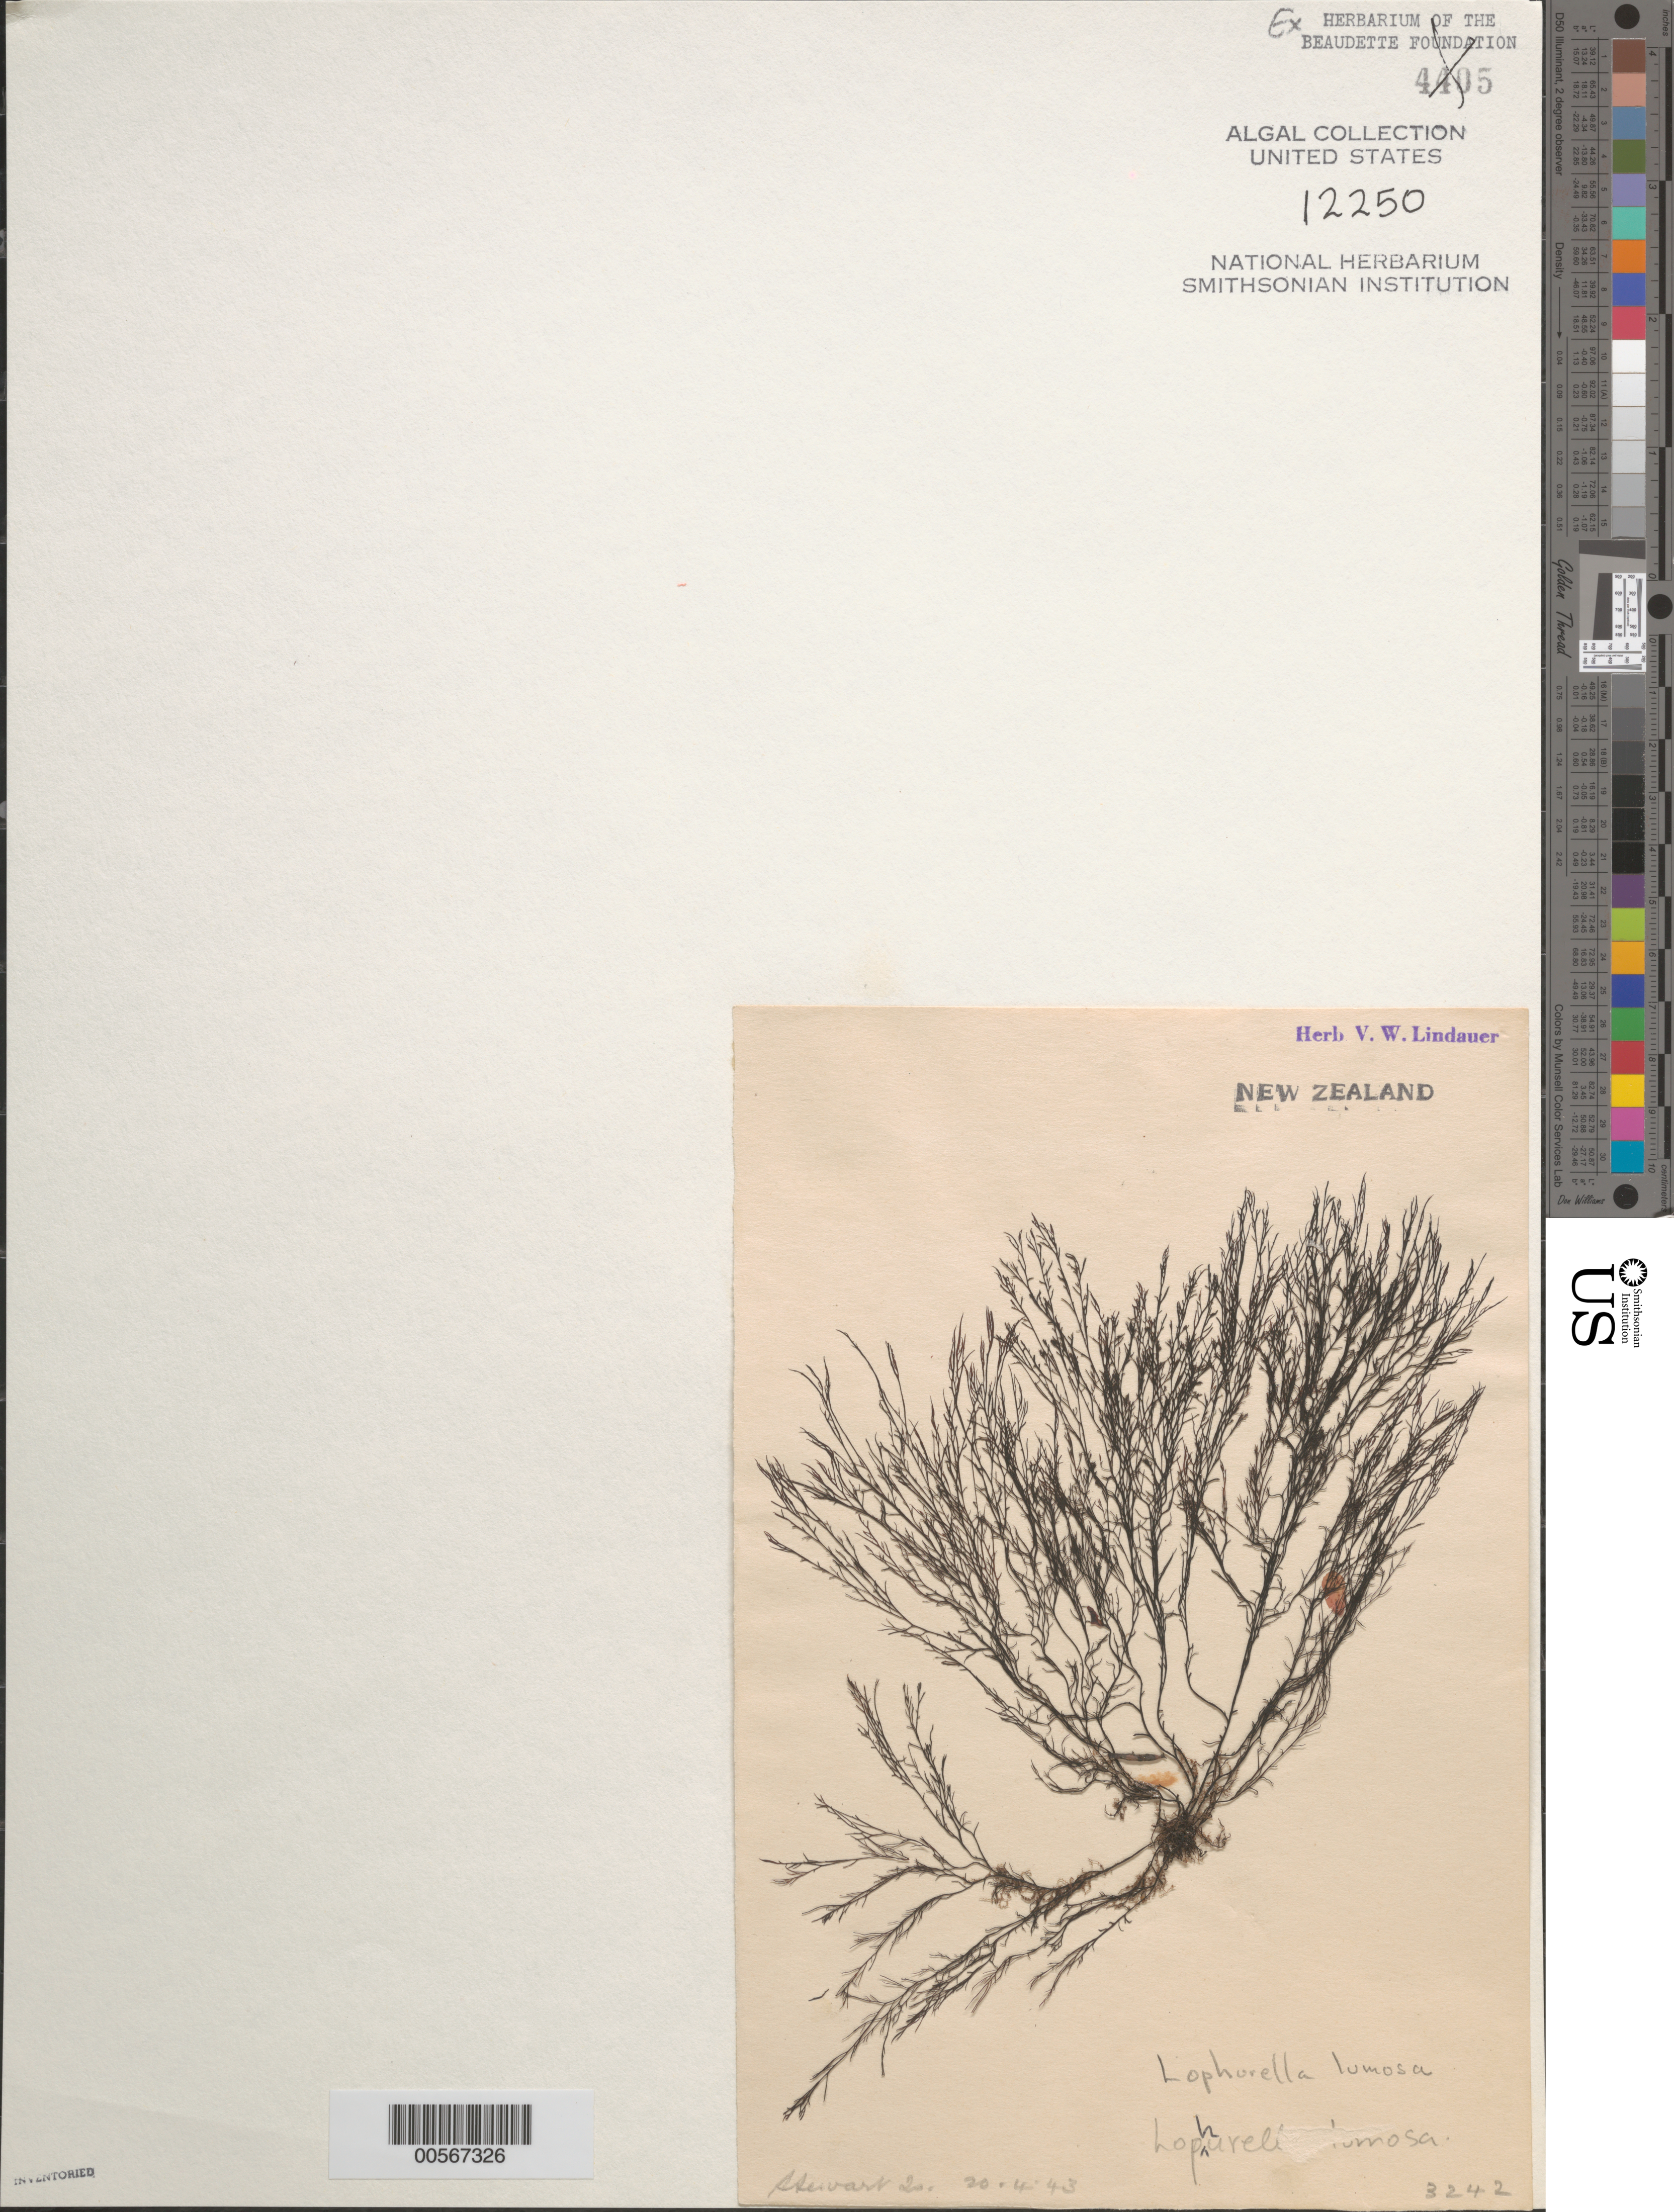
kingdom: Plantae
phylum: Rhodophyta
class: Florideophyceae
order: Ceramiales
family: Rhodomelaceae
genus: Lophurella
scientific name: Lophurella lumosa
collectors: V. Lindauer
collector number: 3242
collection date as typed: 20 Apr 1943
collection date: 1943-04-20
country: New Zealand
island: Stewart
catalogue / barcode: US 12250